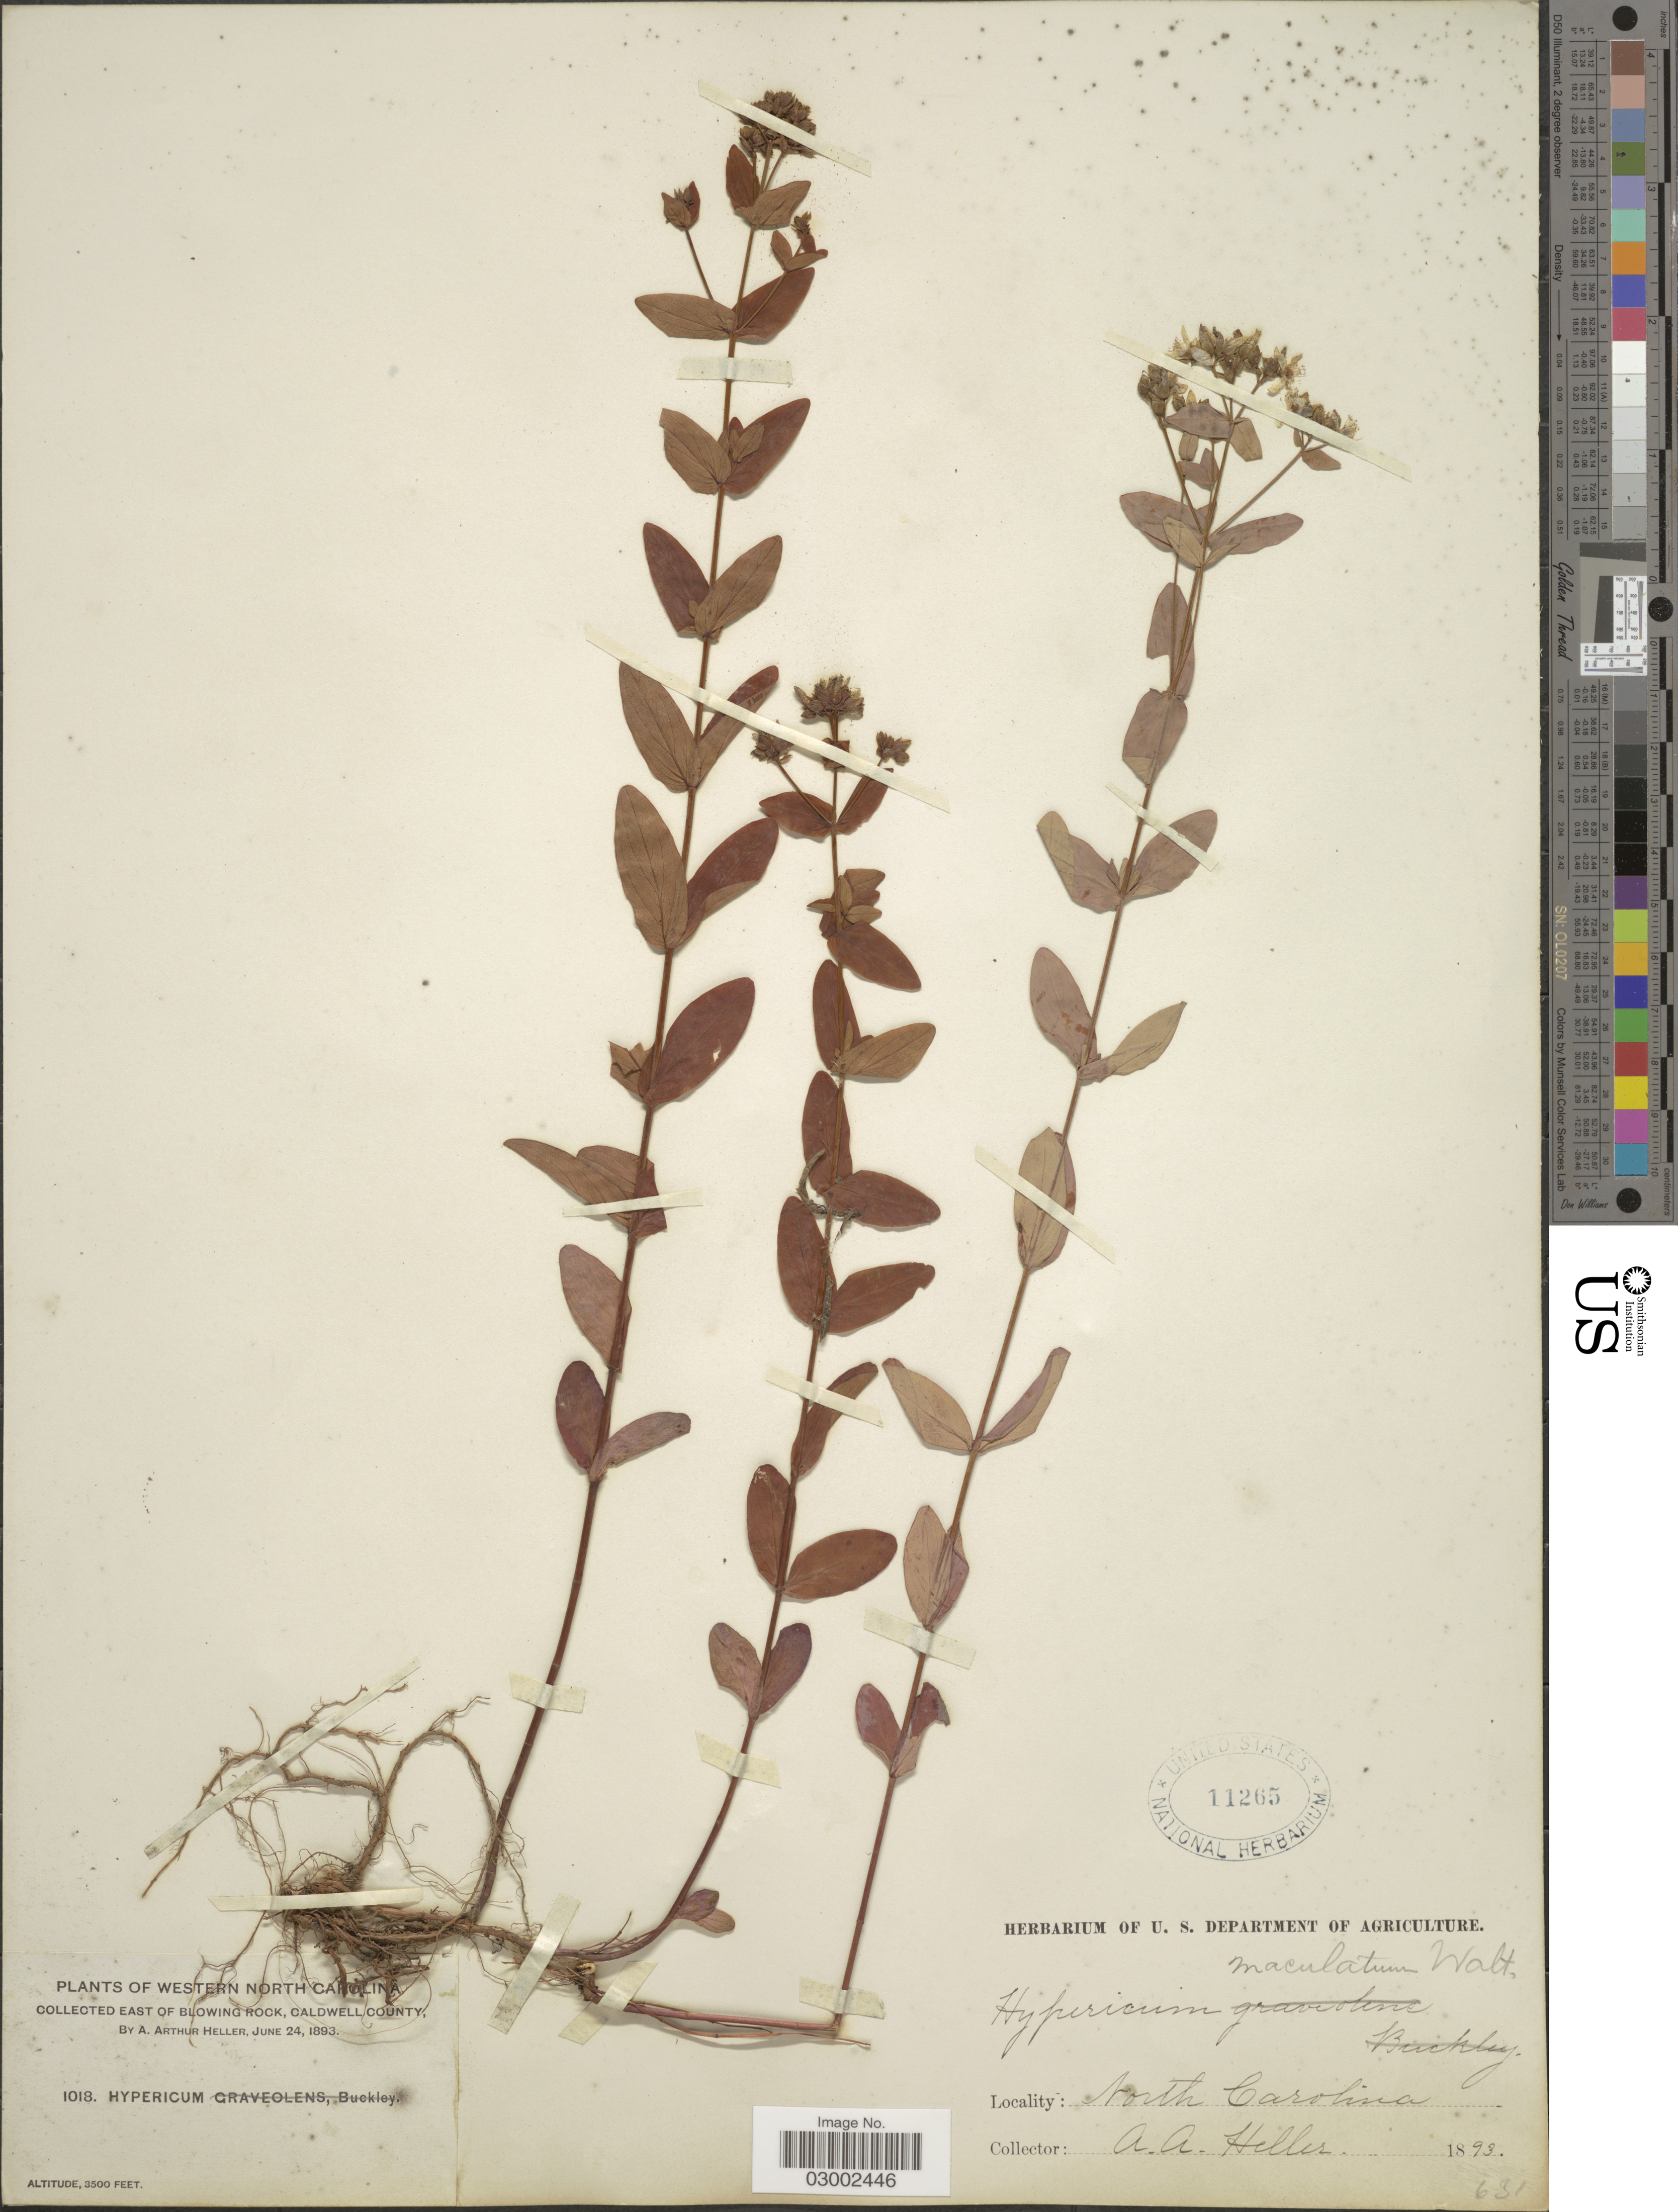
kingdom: Plantae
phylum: Tracheophyta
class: Magnoliopsida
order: Malpighiales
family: Hypericaceae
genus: Hypericum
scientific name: Hypericum punctatum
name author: Lam.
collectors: A. A. Heller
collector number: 1018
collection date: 1893-06-24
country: United States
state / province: North Carolina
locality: Western North Carolina. East of Blowing Rock, Caldwell County.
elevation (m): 1067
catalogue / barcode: US 11265